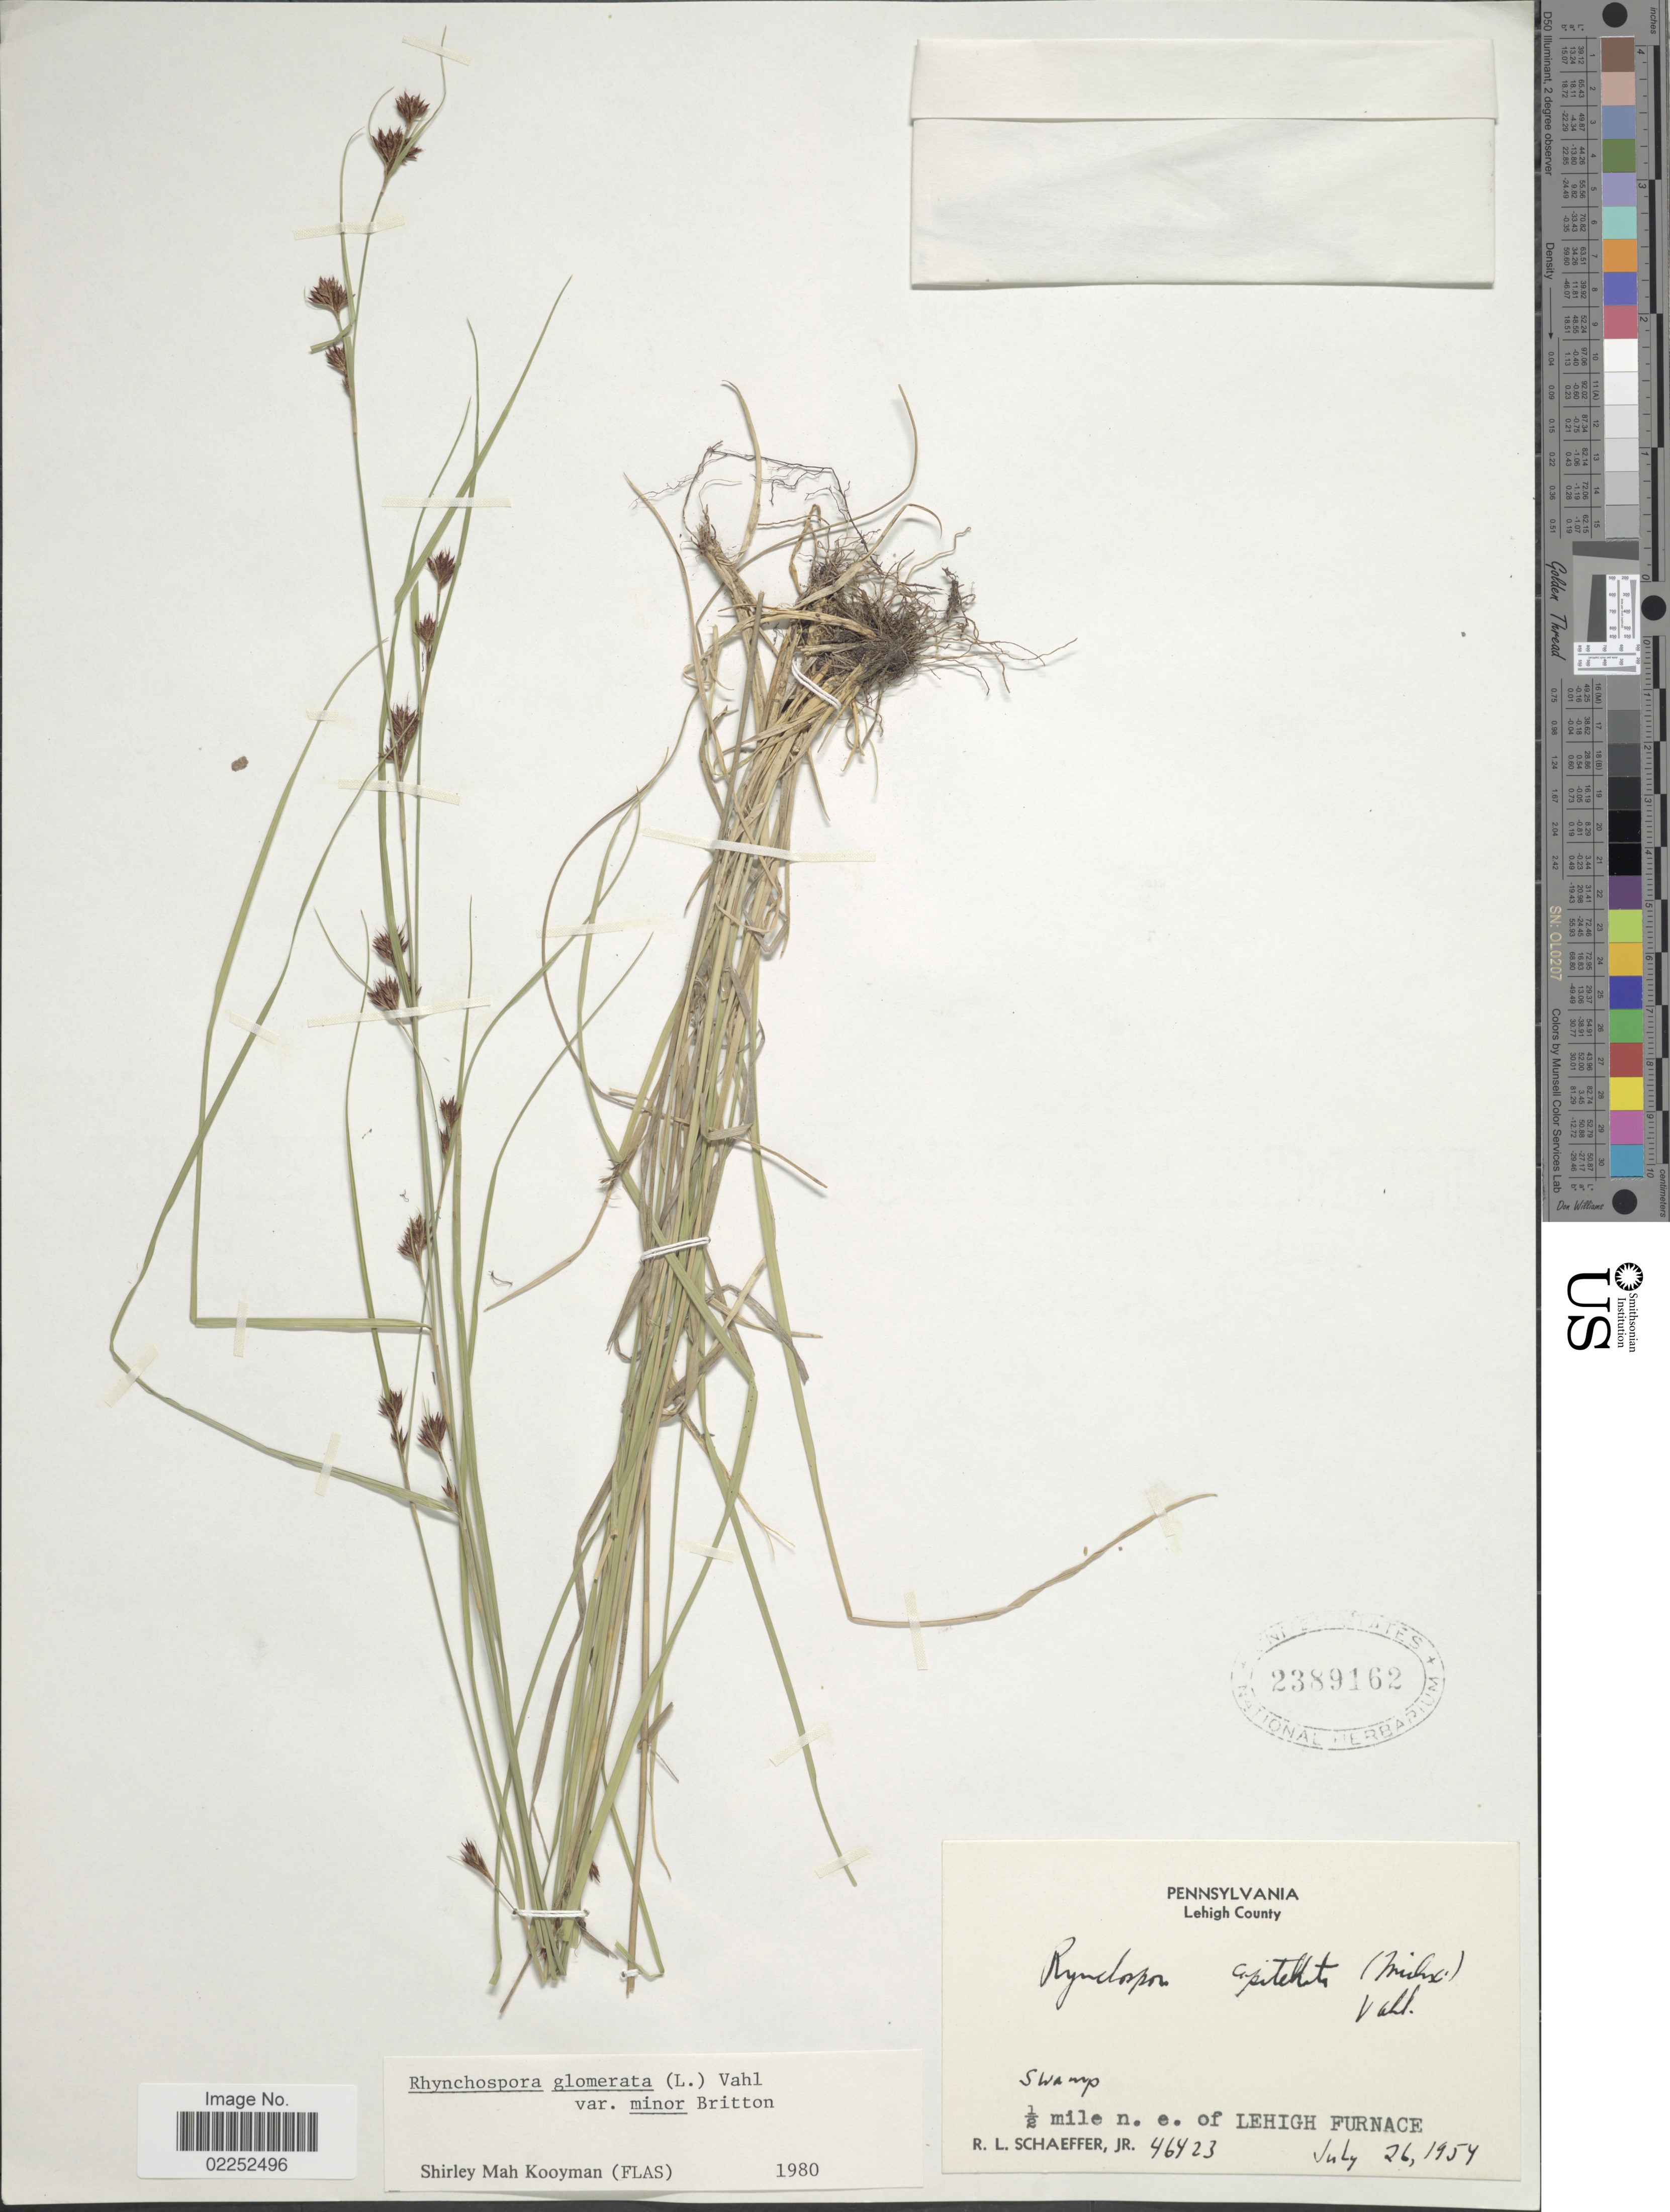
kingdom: Plantae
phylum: Tracheophyta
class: Liliopsida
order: Poales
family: Cyperaceae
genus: Rhynchospora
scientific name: Rhynchospora capitellata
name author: (Michx.) Vahl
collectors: R. L. Schaeffer Jr.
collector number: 46423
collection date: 1954-07-26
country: United States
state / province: Pennsylvania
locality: Lehigh County, Swamp, ½ mile n.e. of Lehigh Furnace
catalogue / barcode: US 2389162